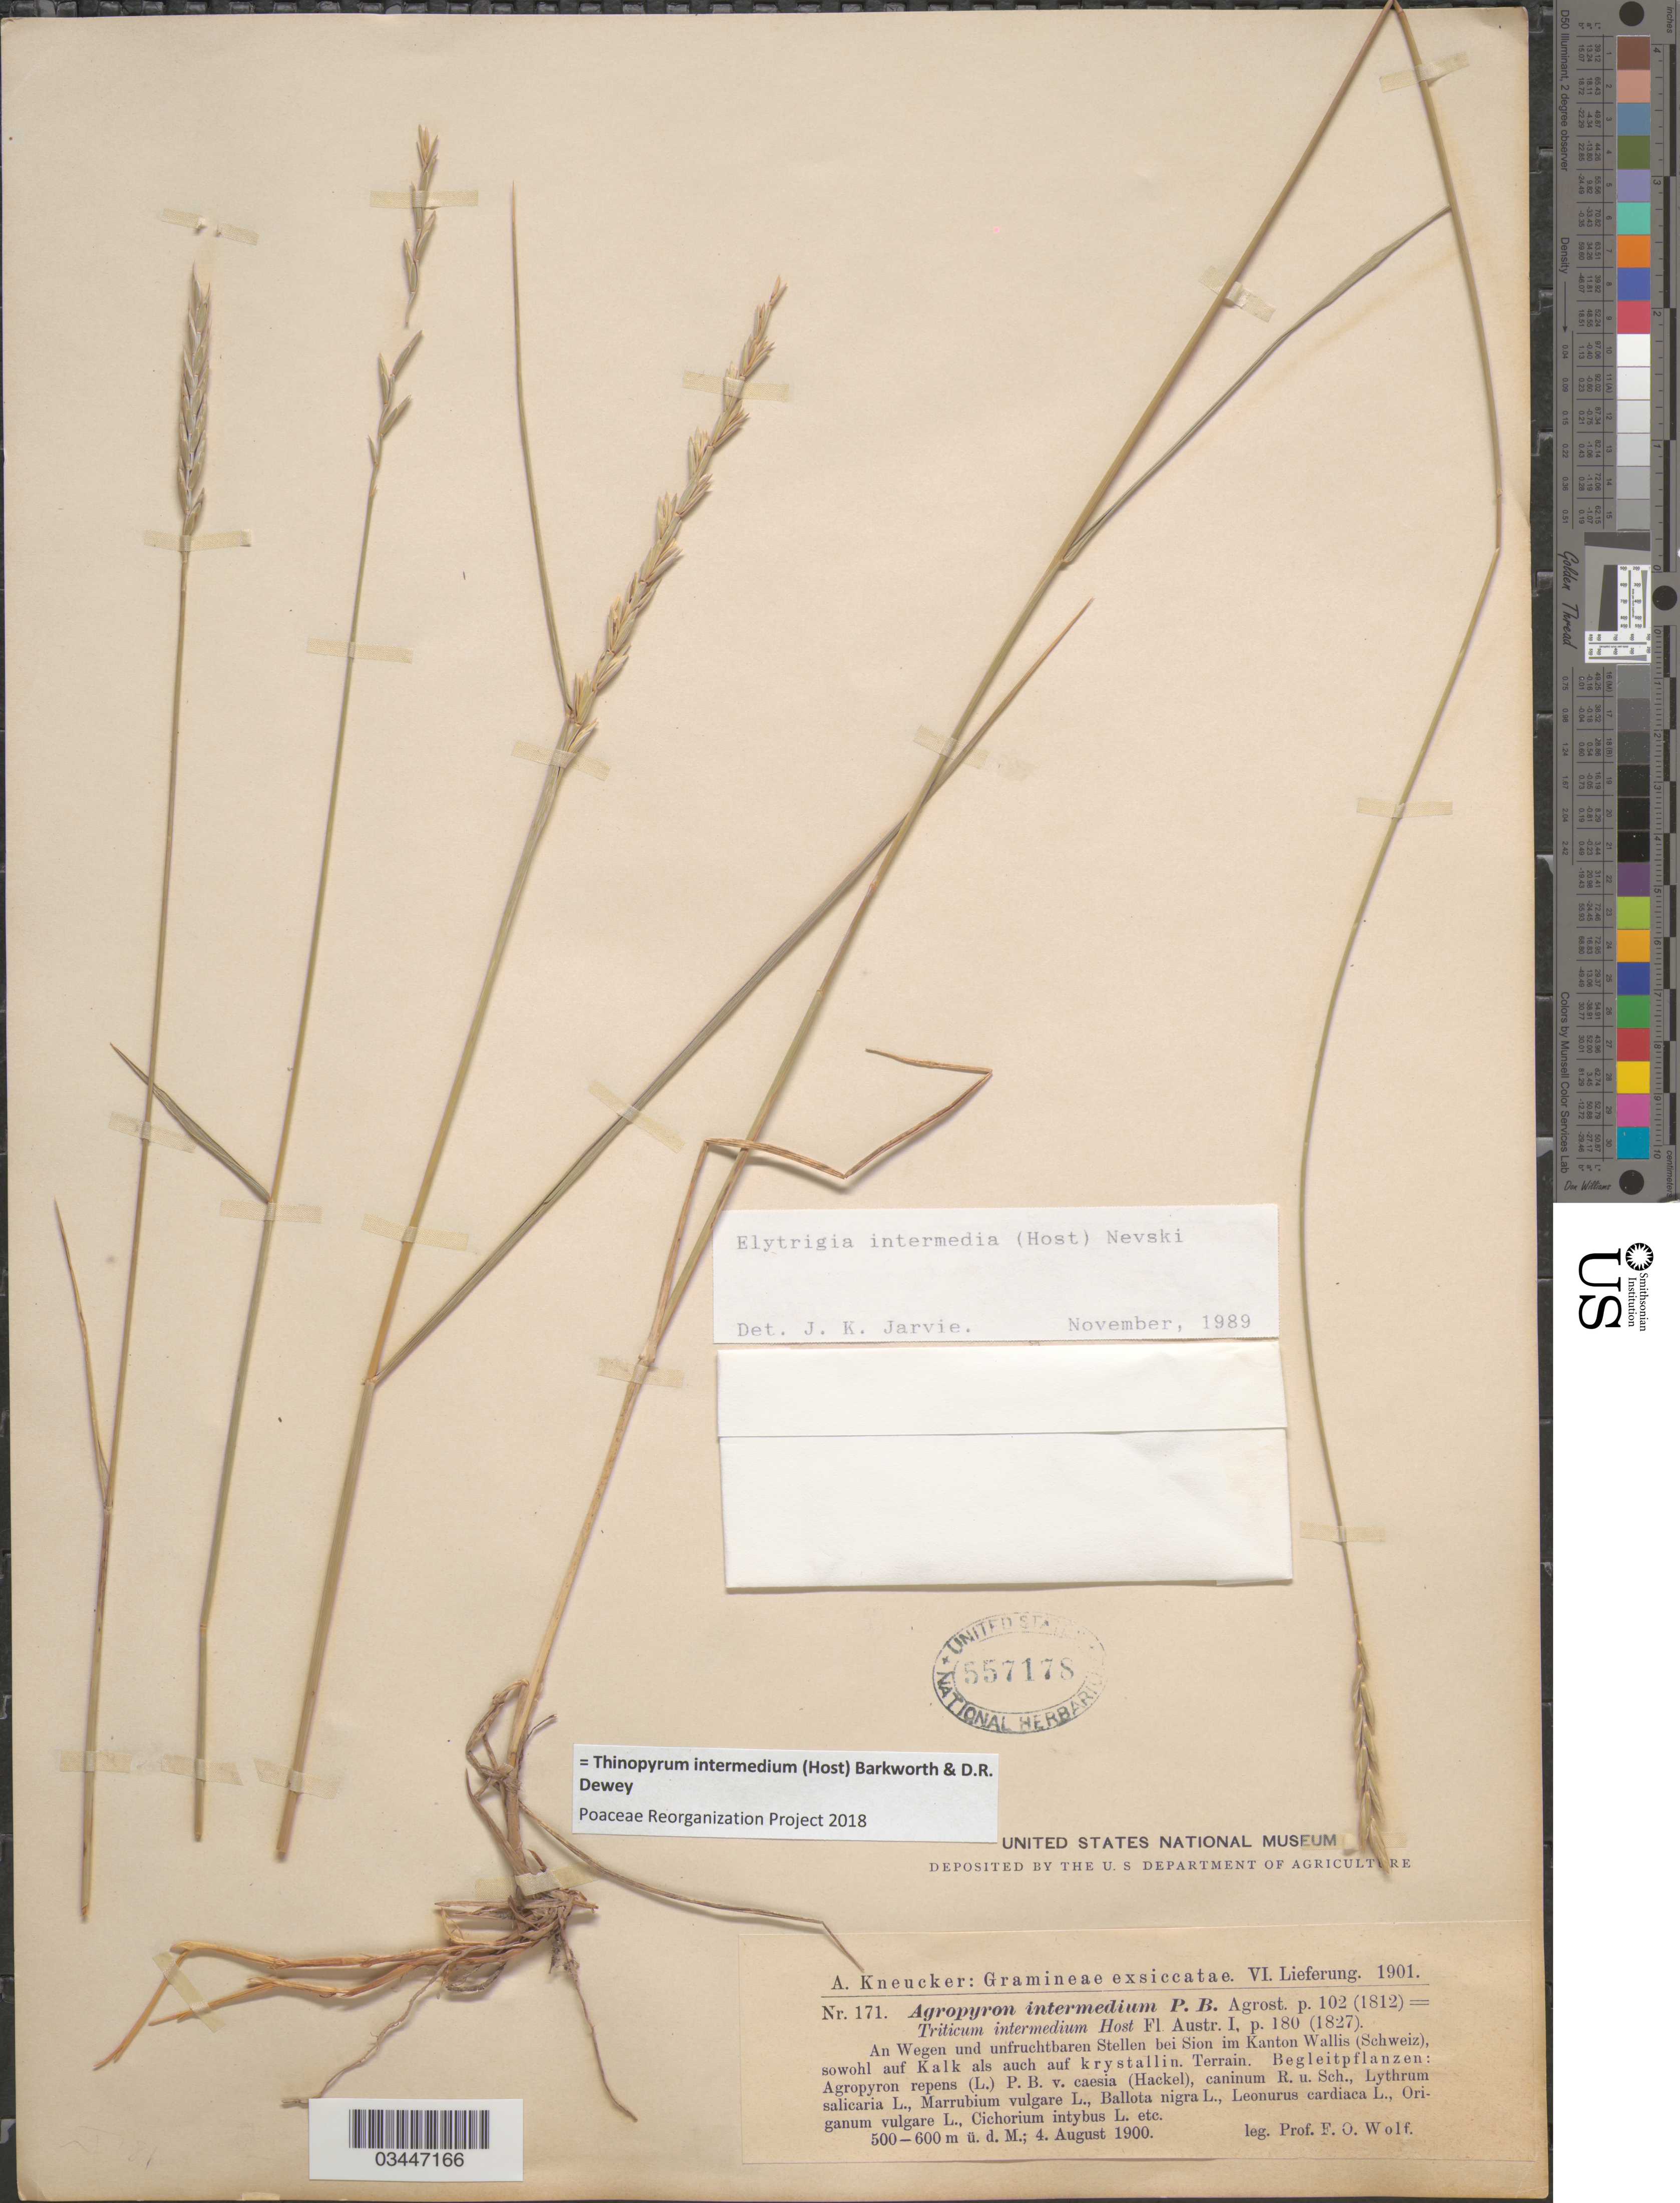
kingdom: Plantae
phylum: Tracheophyta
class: Liliopsida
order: Poales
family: Poaceae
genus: Thinopyrum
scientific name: Thinopyrum intermedium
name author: (Host) Barkworth & Dewey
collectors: F. Wolf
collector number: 171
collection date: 1900-08-04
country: Switzerland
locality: An Wegen und unfruchtbaren Stellen bei Sion im Kanton Wallis (Schweiz), sowohl auf Kalk als auch auf krystallin. Terrain.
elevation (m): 500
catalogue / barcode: US 557178